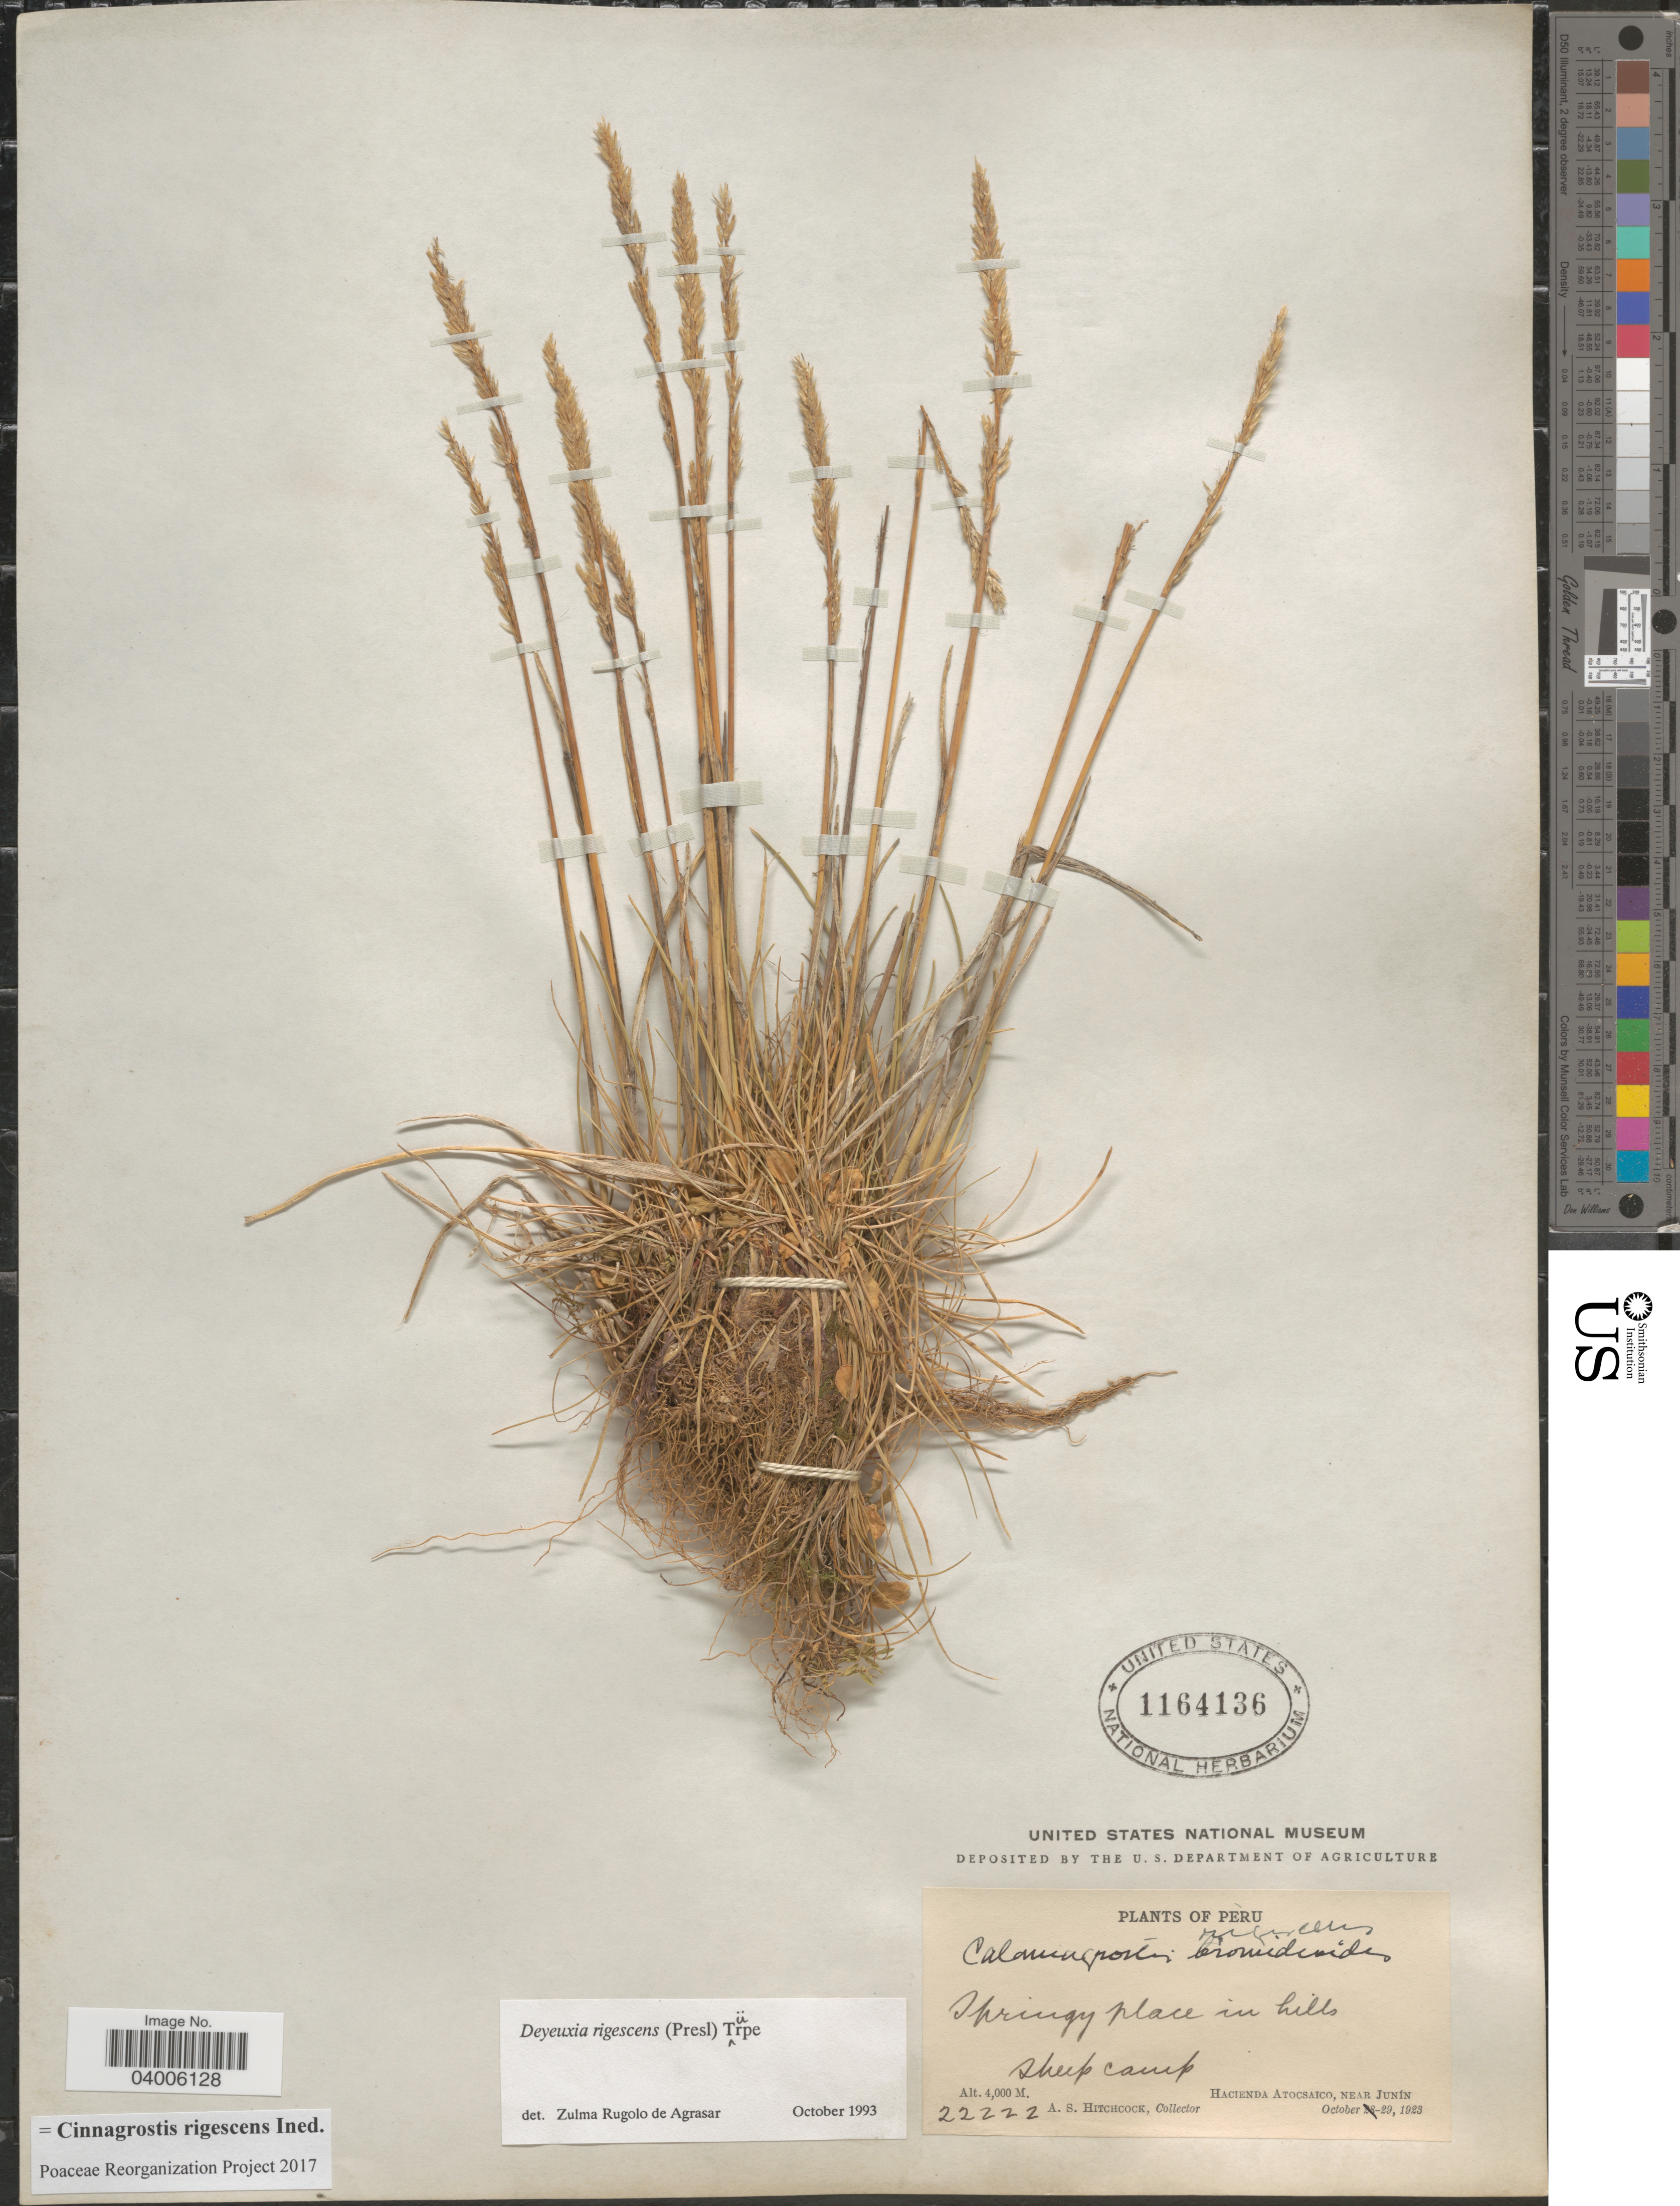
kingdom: Plantae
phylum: Tracheophyta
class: Liliopsida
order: Poales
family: Poaceae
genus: Cinnagrostis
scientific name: Cinnagrostis rigescens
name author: (J. Presl) P.M. Peterson et al.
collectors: A. S. Hitchcock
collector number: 22222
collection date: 1923-10-29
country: Peru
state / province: Junín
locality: Sheep camp. Hacienda Atocsaico, near Junín.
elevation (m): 4000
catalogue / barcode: US 1164136